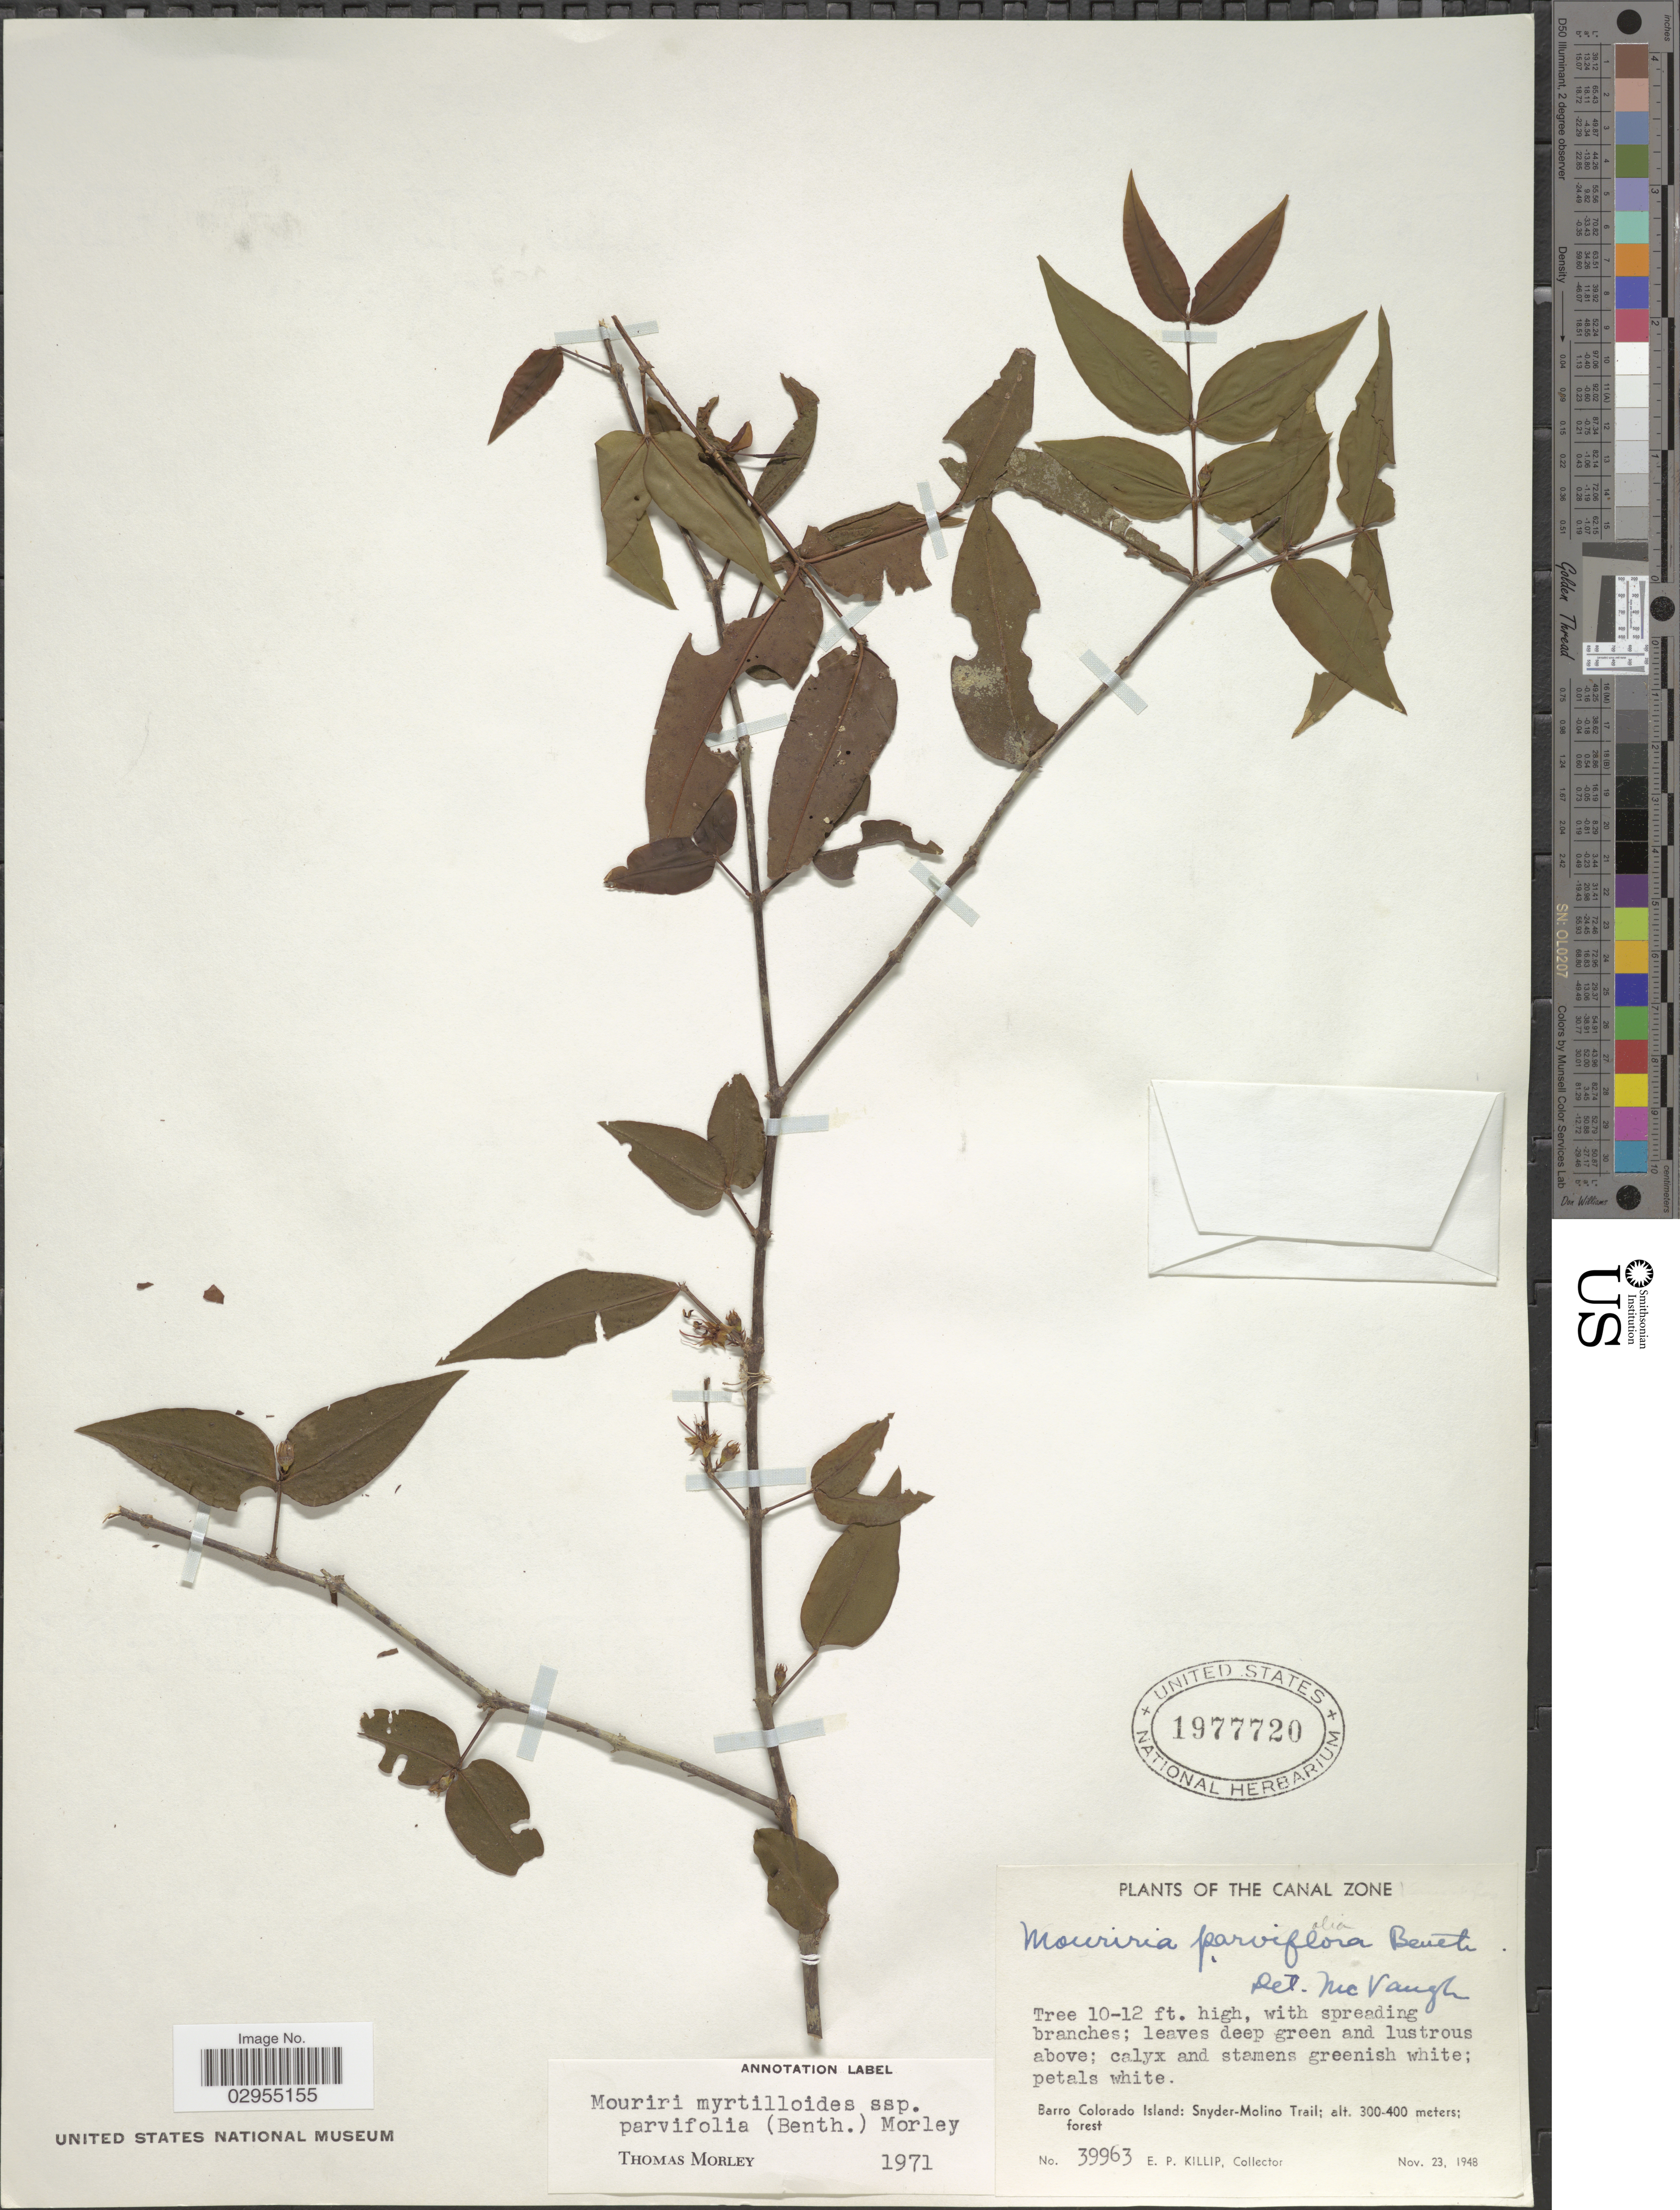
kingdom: Plantae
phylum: Tracheophyta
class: Magnoliopsida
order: Myrtales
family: Melastomataceae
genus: Mouriri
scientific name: Mouriri parvifolia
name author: Benth.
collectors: E. P. Killip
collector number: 39963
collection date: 1948-11-23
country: Panama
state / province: Panamá Oeste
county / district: Canal Zone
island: Barro Colorado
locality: Barro Colorado Island: Snyder-Molino Trail.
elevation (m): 300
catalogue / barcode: US 1977720